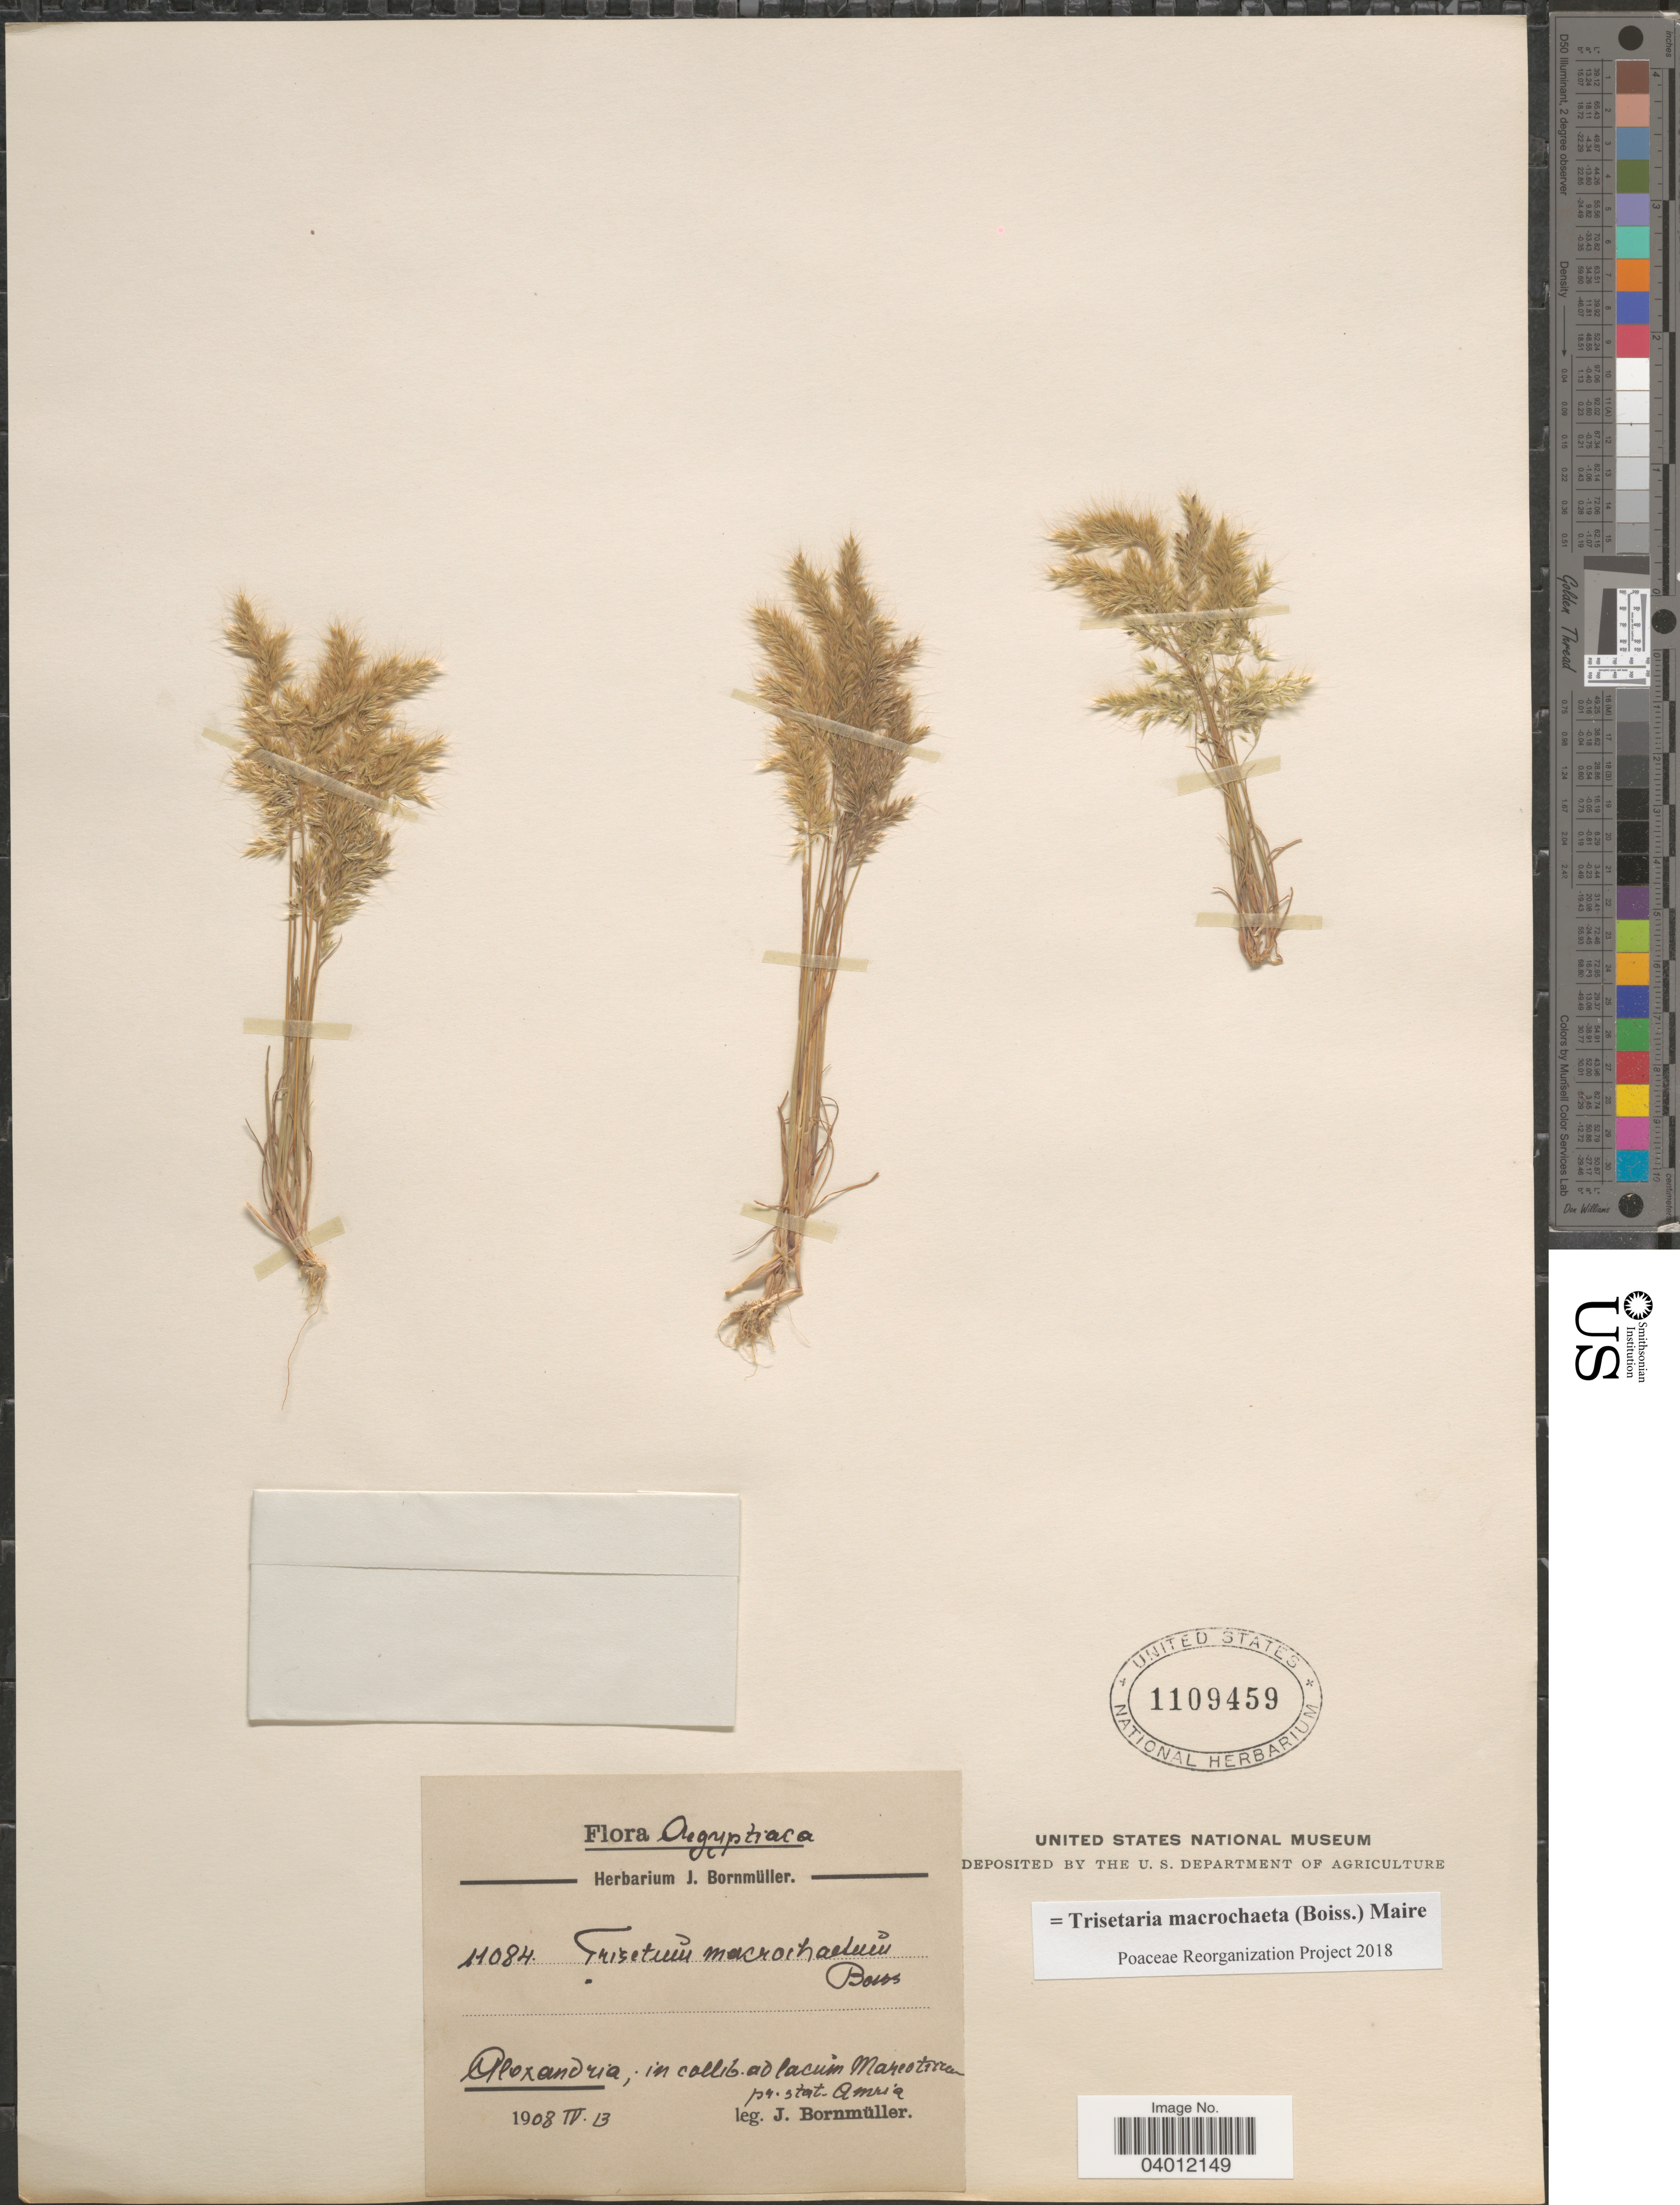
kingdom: Plantae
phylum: Tracheophyta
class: Liliopsida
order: Poales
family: Poaceae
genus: Trisetaria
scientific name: Trisetaria macrochaeta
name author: (Boiss.) Maire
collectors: J. Bornmüller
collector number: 11084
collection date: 1908-04-13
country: Egypt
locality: Aloxandria; in collib. ad lacum Mareotirum. pr. stat. Amria.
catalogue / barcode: US 1109459